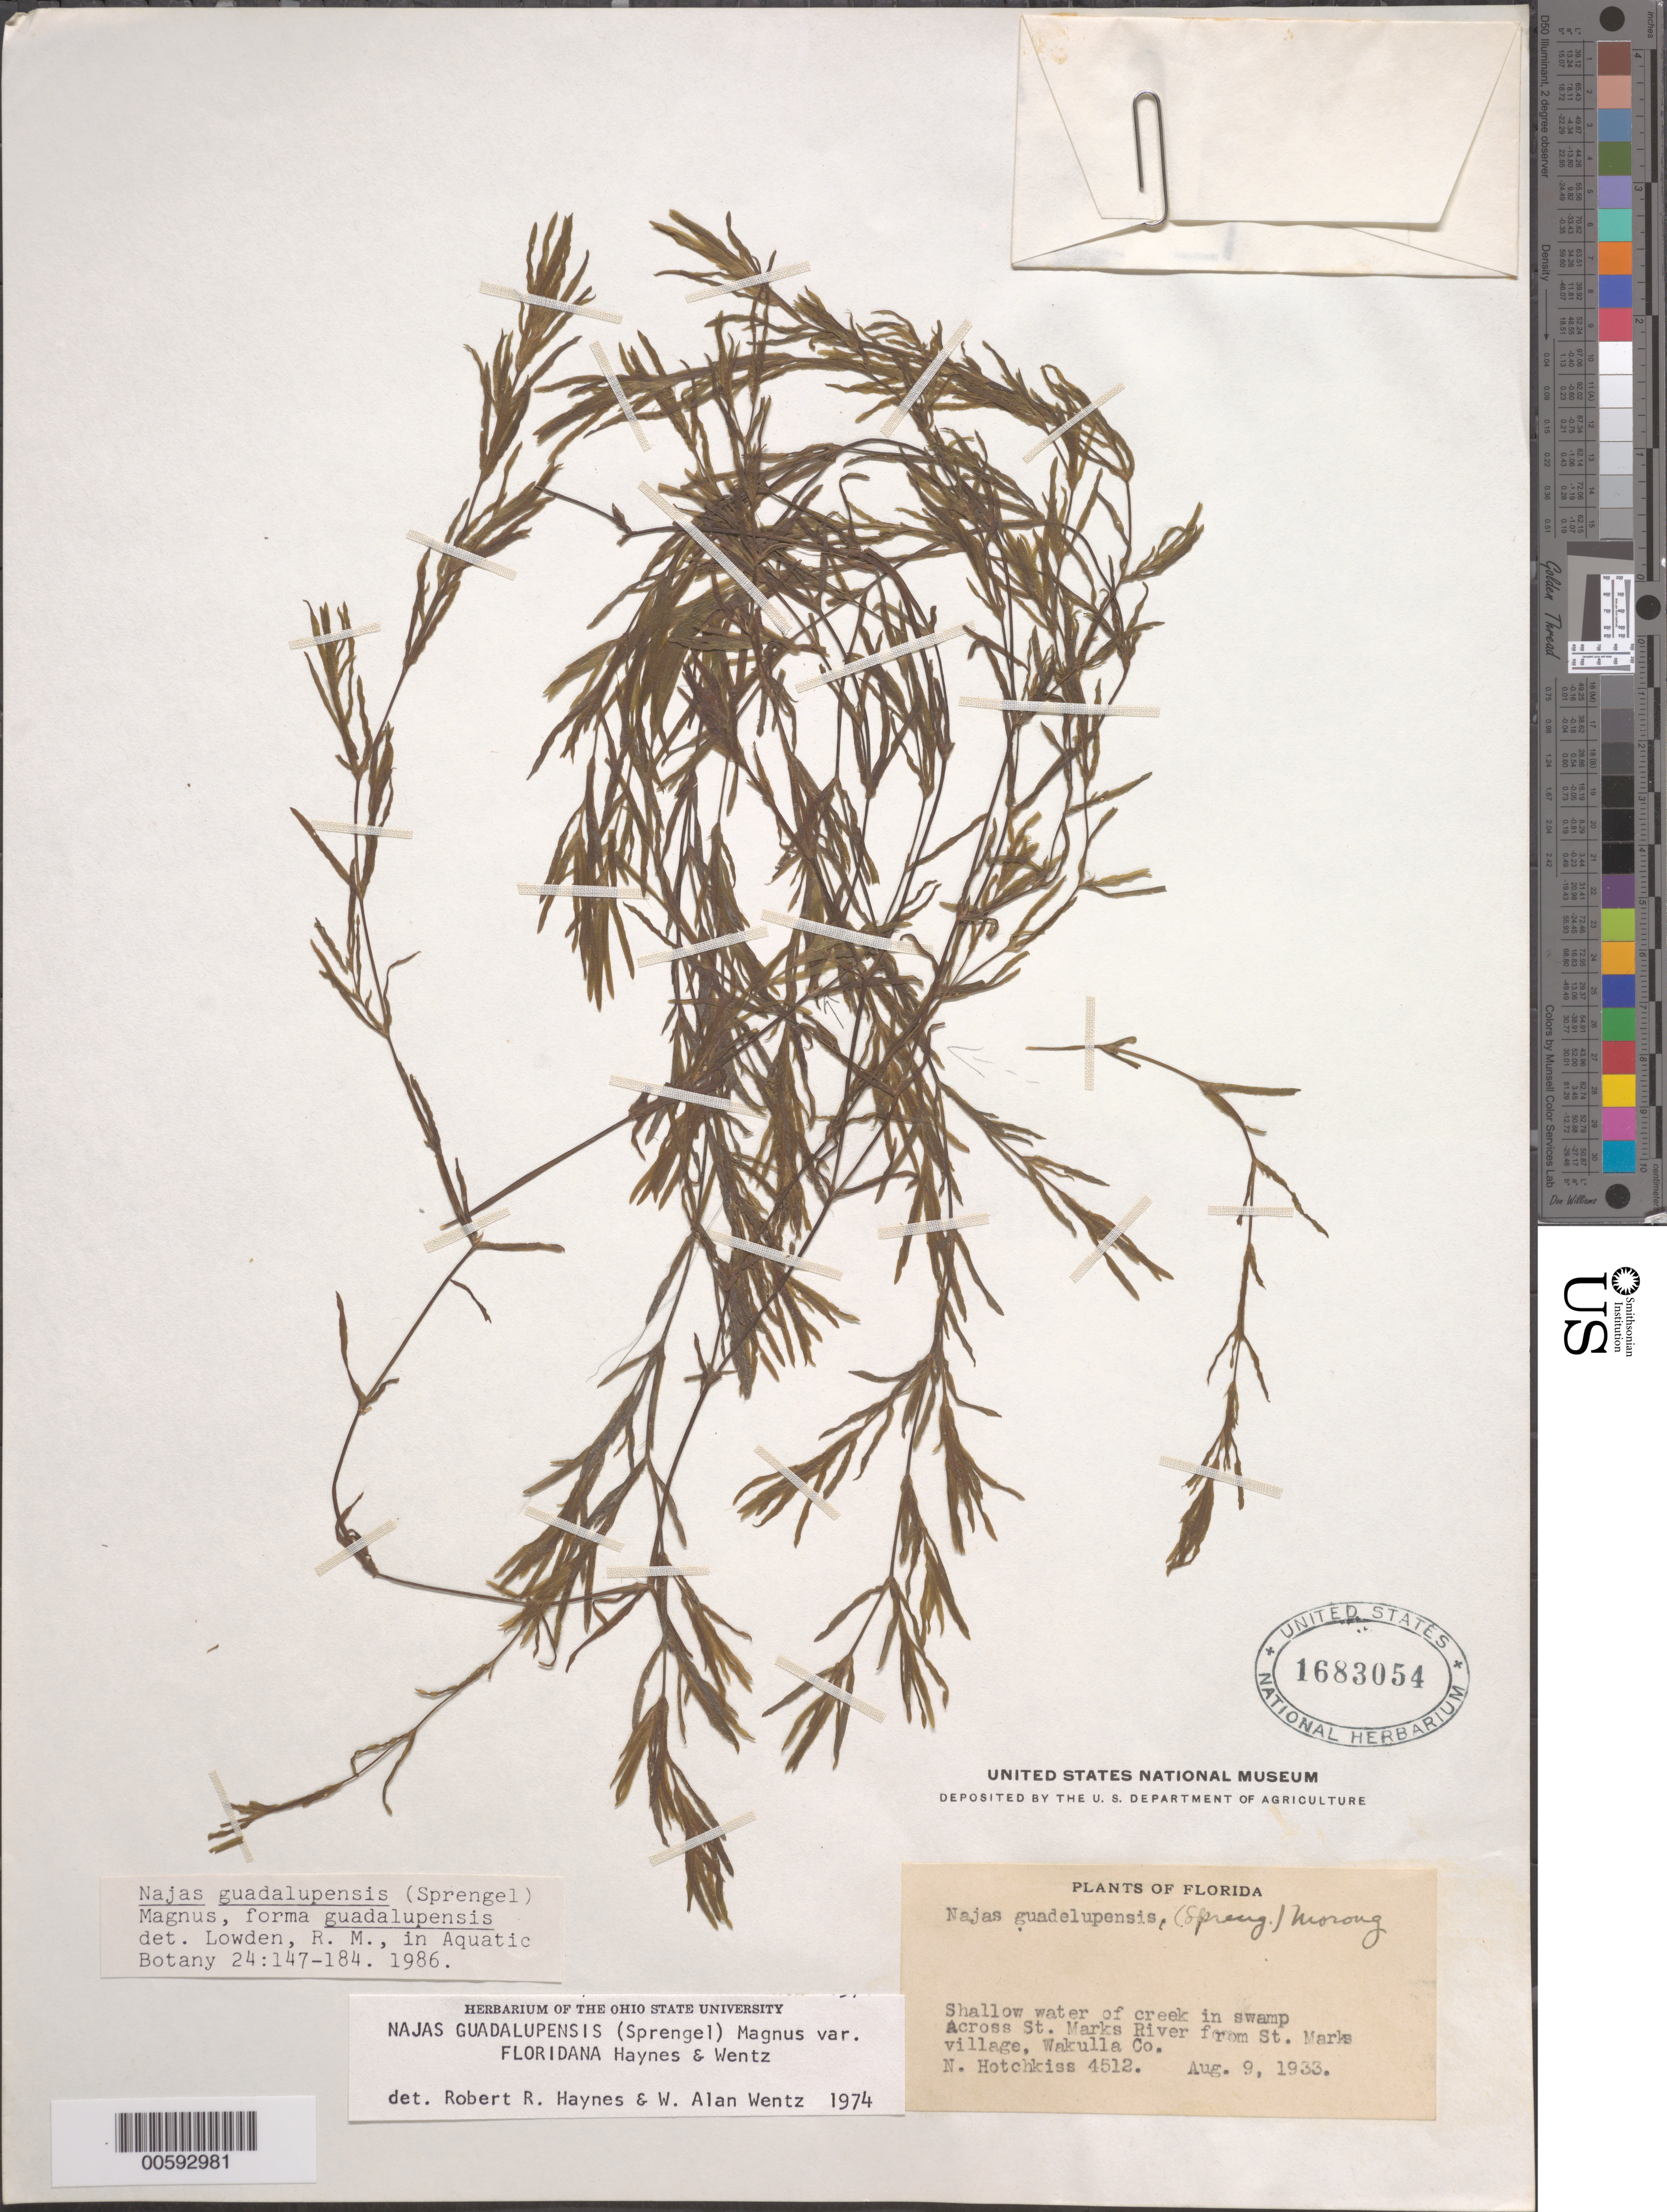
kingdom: Plantae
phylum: Tracheophyta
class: Liliopsida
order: Alismatales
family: Hydrocharitaceae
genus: Najas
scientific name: Najas guadalupensis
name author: (Spreng.) Magnus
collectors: N. Hitchkiss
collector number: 4512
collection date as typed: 09 Aug 1933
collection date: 1933-08-09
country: United States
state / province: Florida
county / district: Wakulla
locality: St. Marks River from St. Marks Village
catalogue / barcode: US 1683054